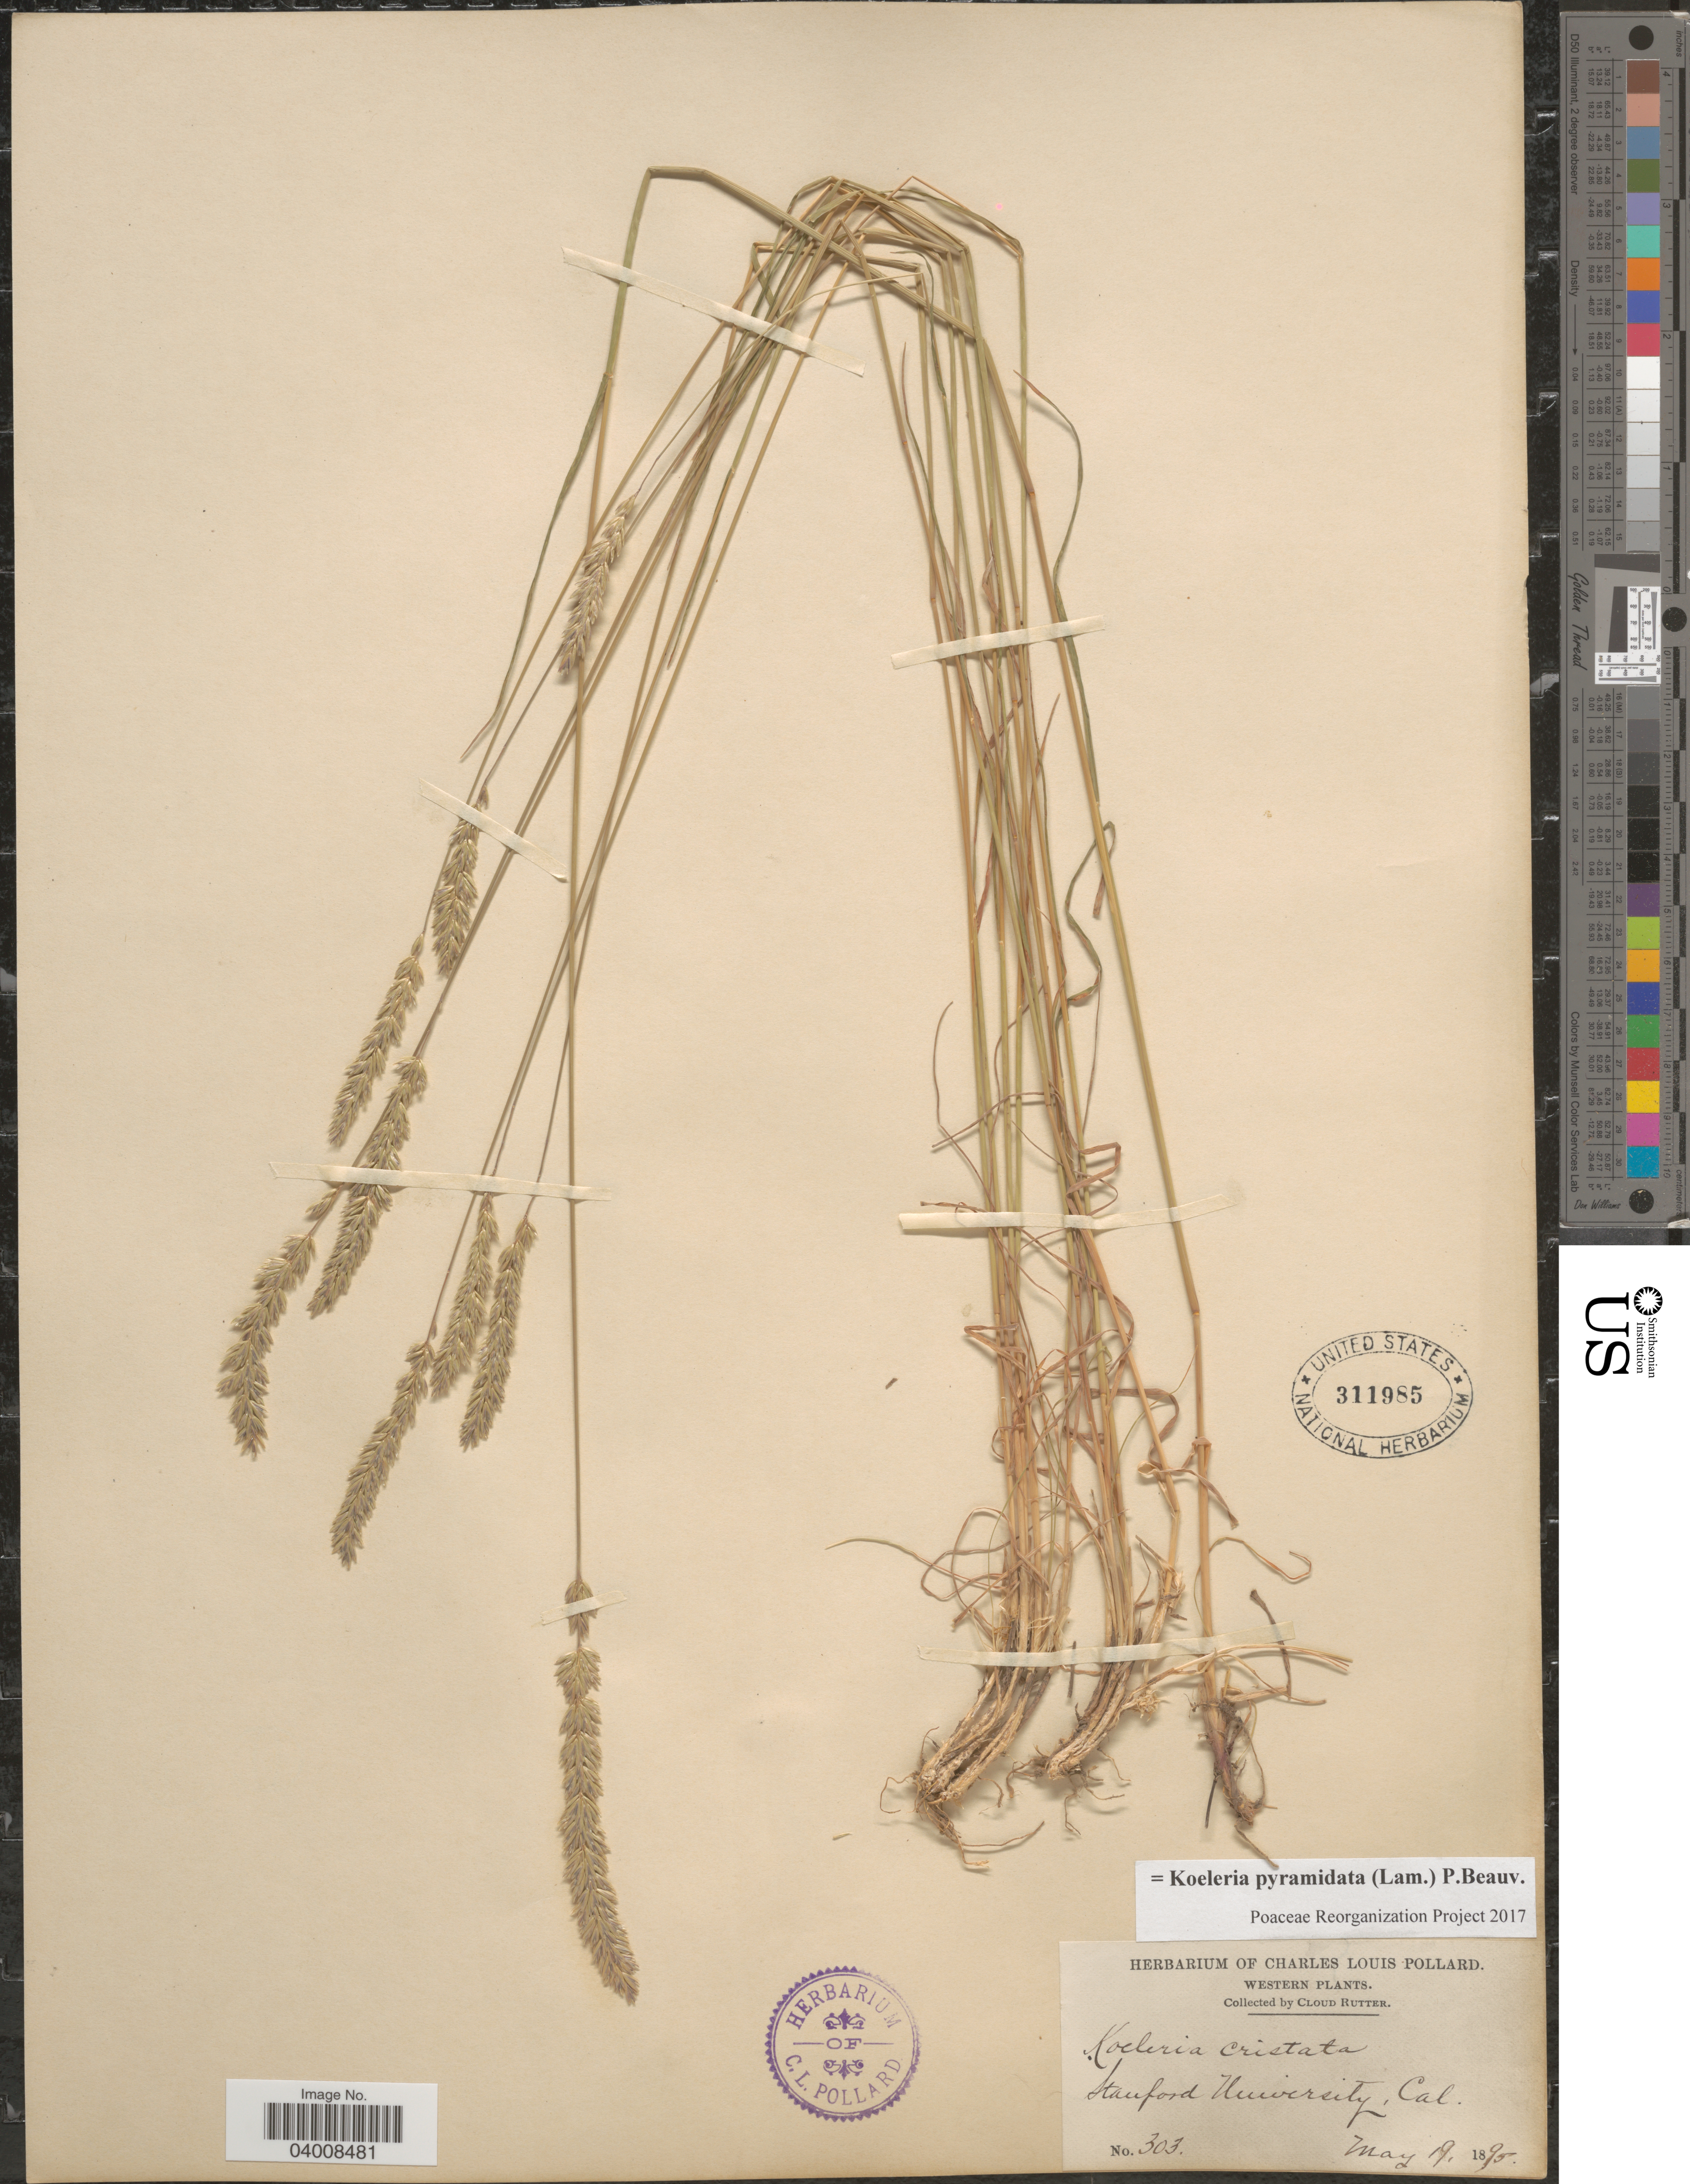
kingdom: Plantae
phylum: Tracheophyta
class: Liliopsida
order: Poales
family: Poaceae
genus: Koeleria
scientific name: Koeleria pyramidata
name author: (Lam.) P. Beauv.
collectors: C. Rutter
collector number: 303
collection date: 1895-05-19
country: United States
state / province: California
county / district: Santa Clara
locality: Western. Stanford University.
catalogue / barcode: US 311985